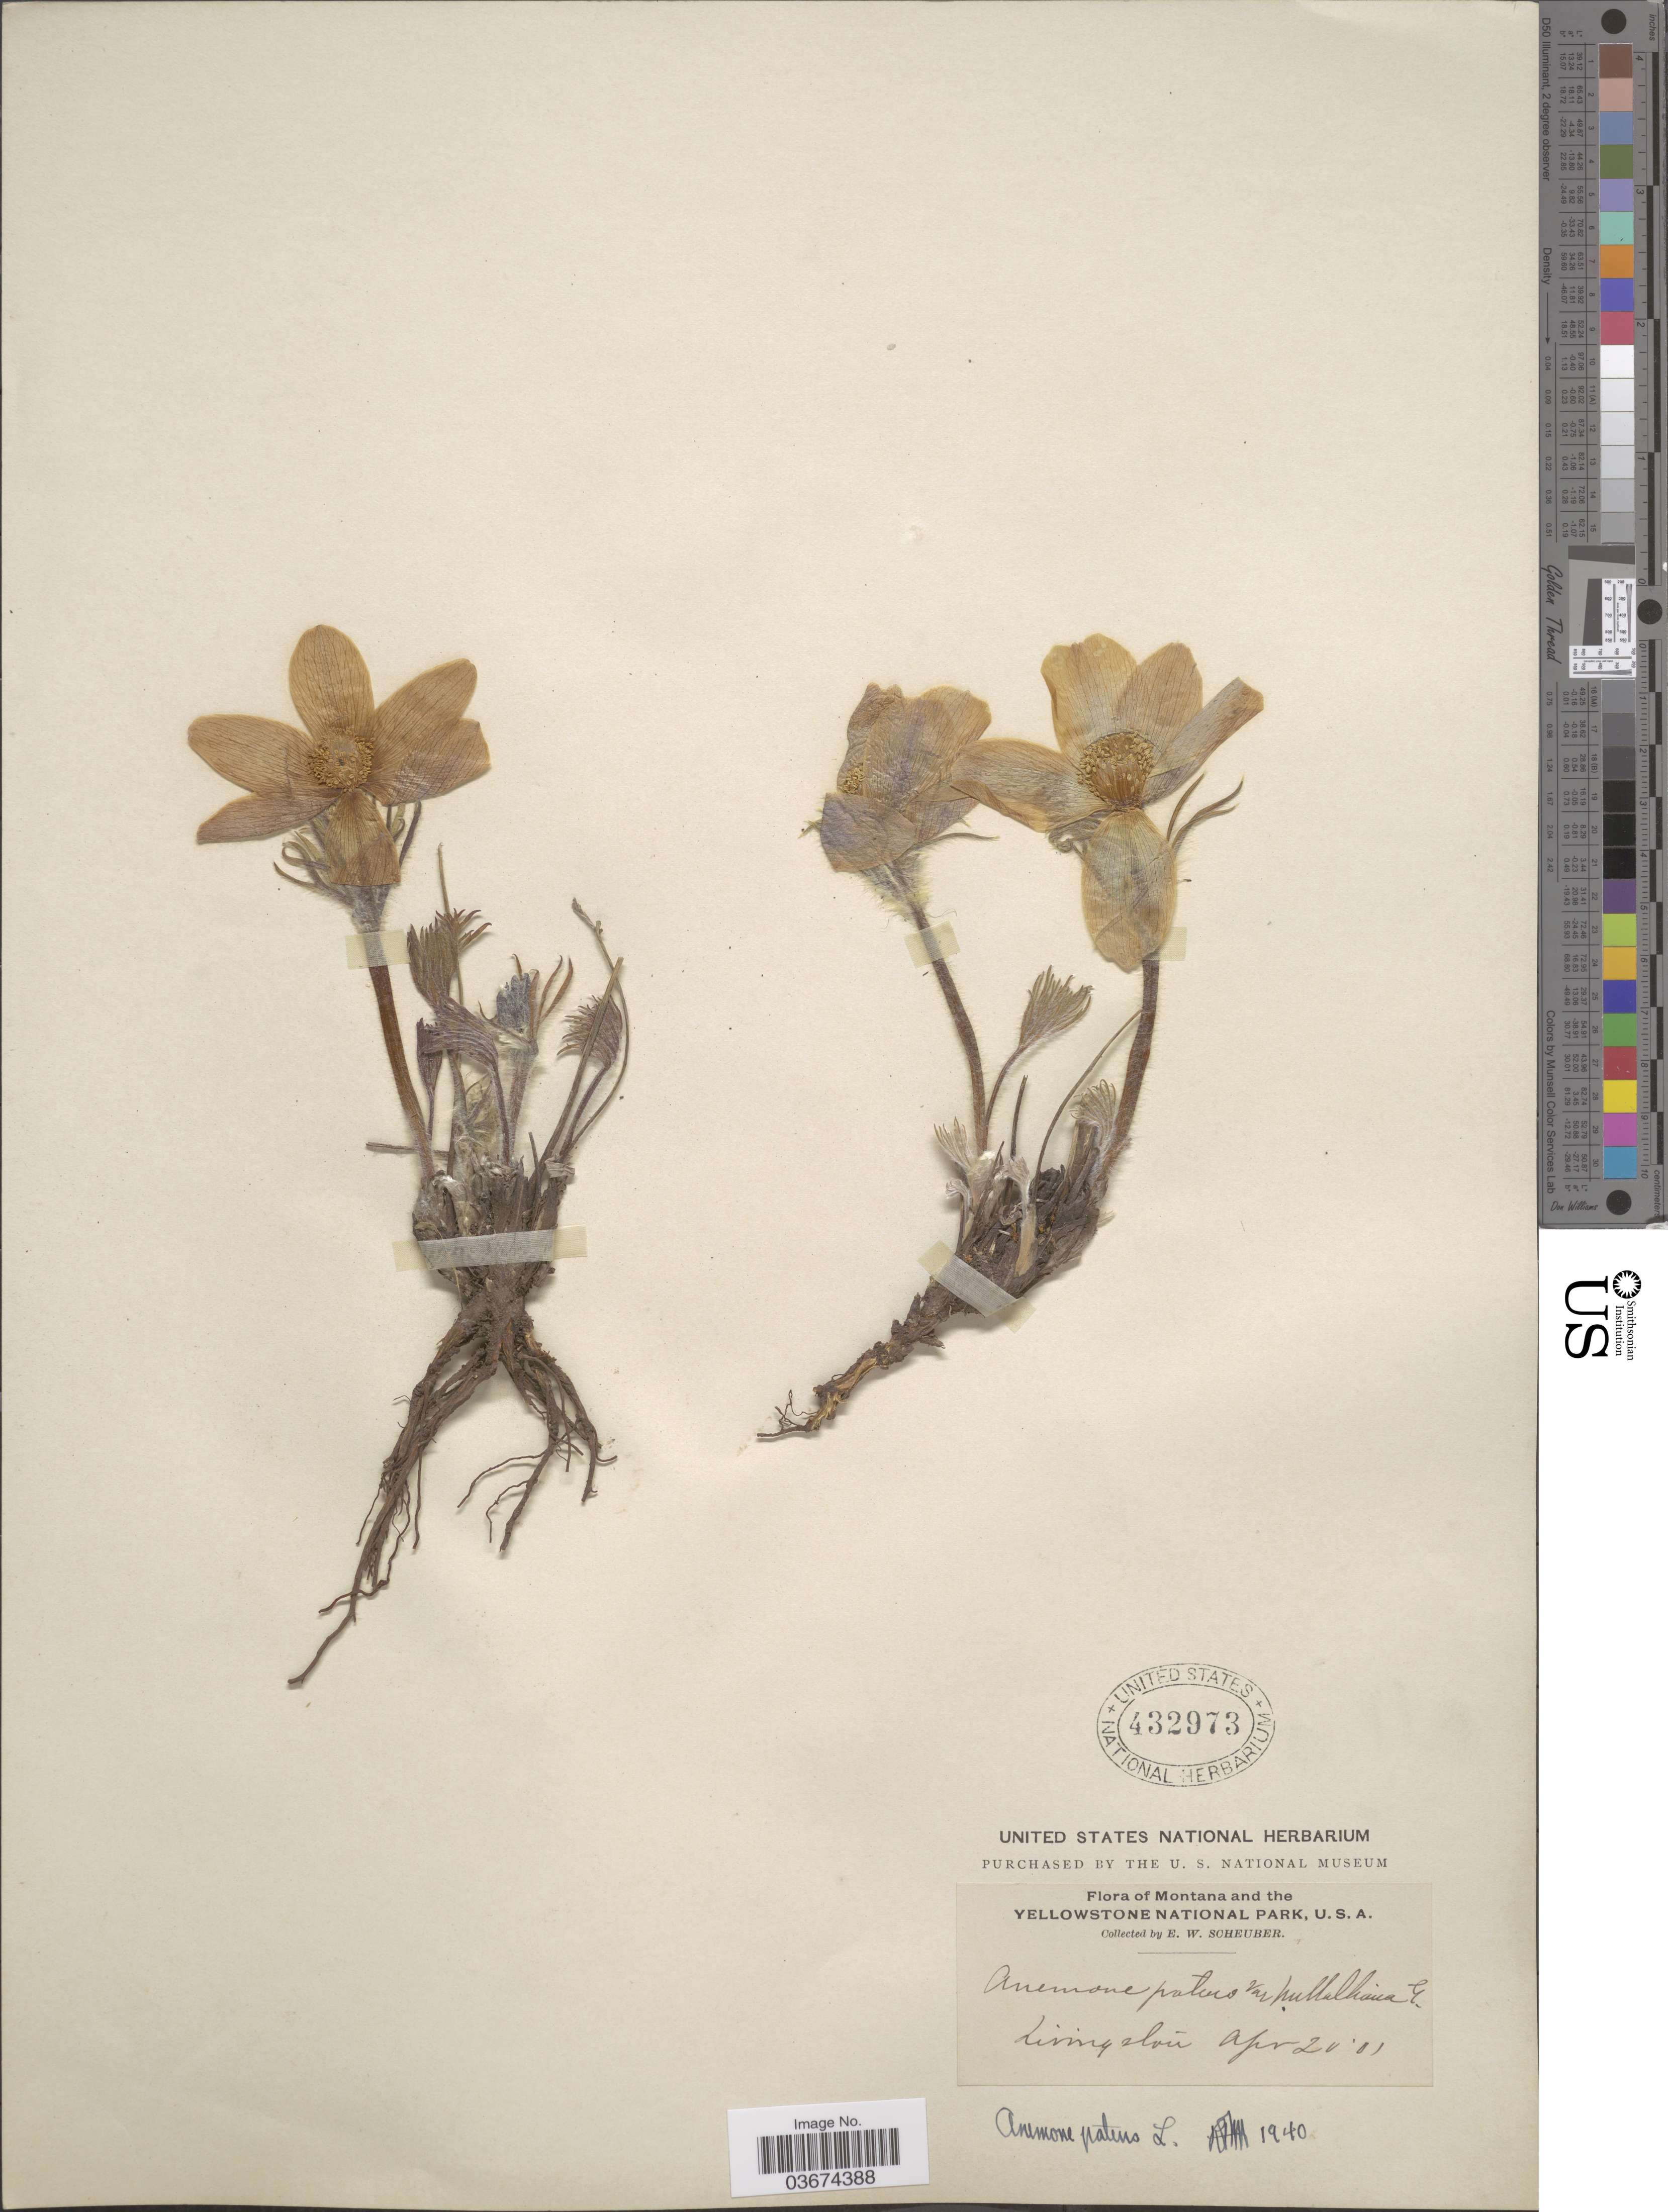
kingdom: Plantae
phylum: Tracheophyta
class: Magnoliopsida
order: Ranunculales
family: Ranunculaceae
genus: Pulsatilla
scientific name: Pulsatilla nuttalliana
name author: (DC.) Bercht. & J. Presl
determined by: Strong, Mark T., (BOT), Smithsonian Institution - National Museum of Natural History (UNITED STATES)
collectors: E. Scheuber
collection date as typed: Transcribed d/m/y: 20/4/1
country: United States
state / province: Montana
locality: The Yellowstone National Park. Livingston.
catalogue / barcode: US 432973